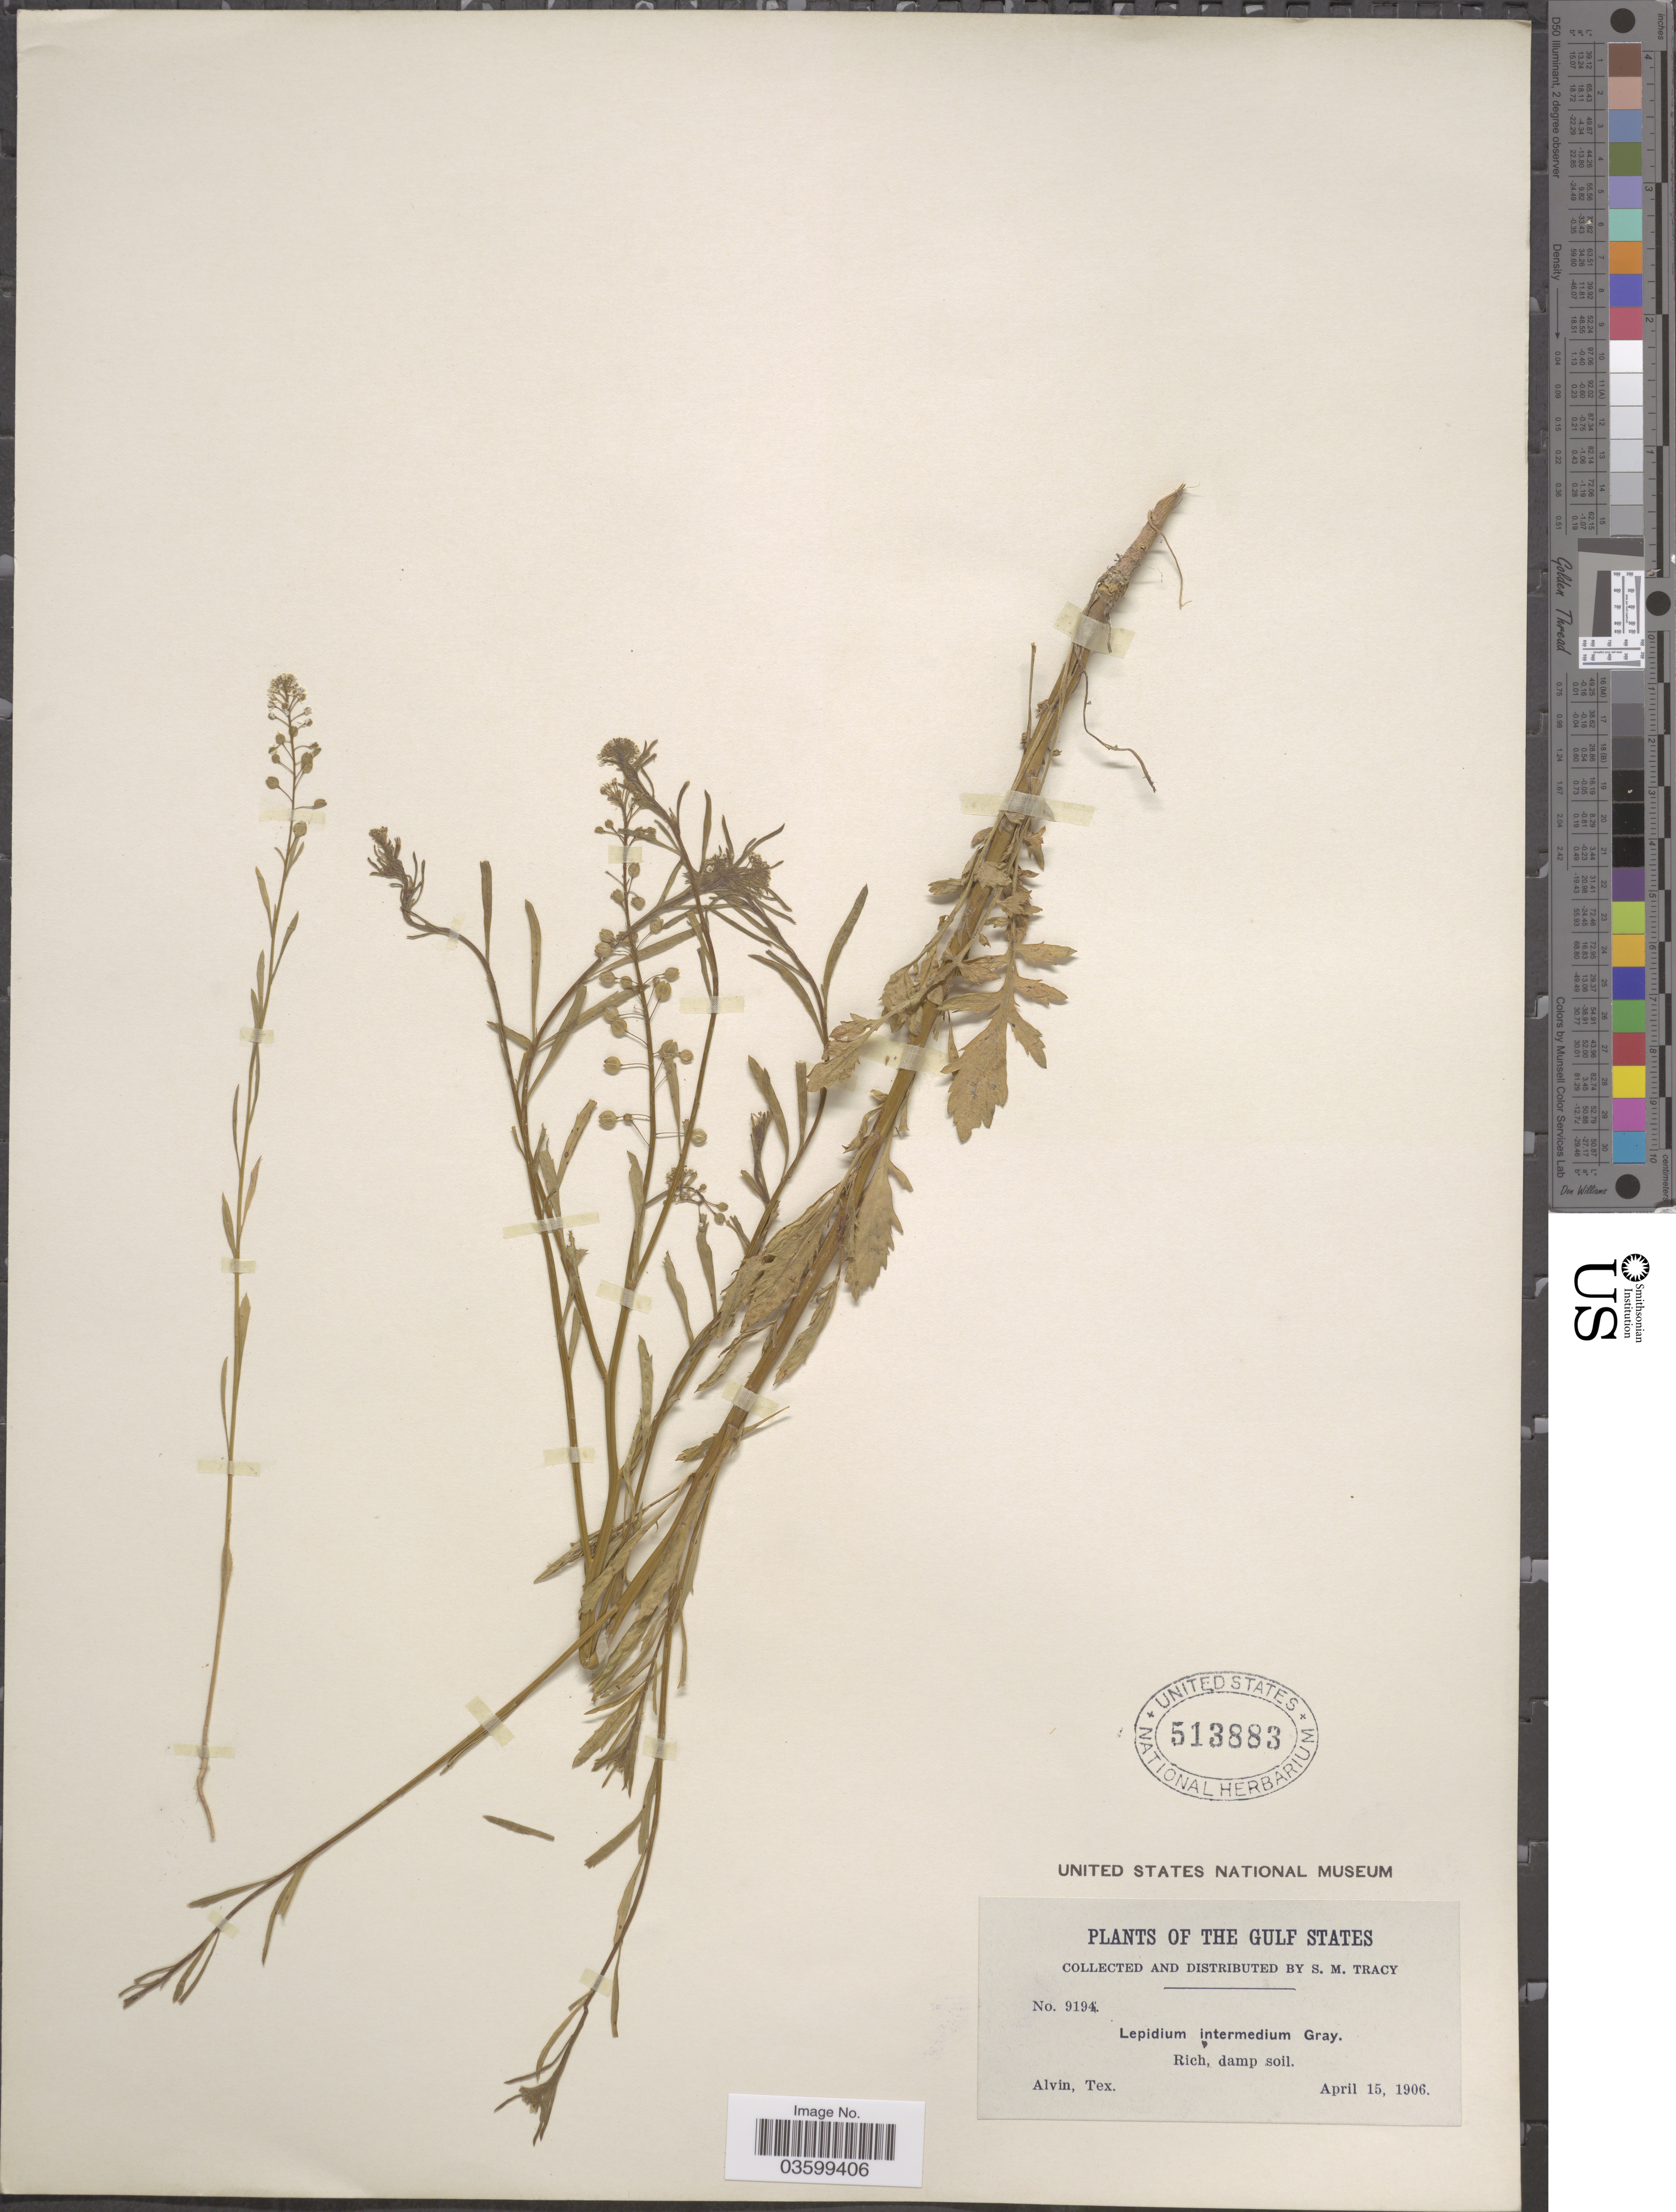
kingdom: Plantae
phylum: Tracheophyta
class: Magnoliopsida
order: Brassicales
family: Brassicaceae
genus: Lepidium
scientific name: Lepidium virginicum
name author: L.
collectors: S. M. Tracy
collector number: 9194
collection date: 1906-04-15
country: United States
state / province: Texas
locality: The Gulf States. Alvin.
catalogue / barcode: US 513883